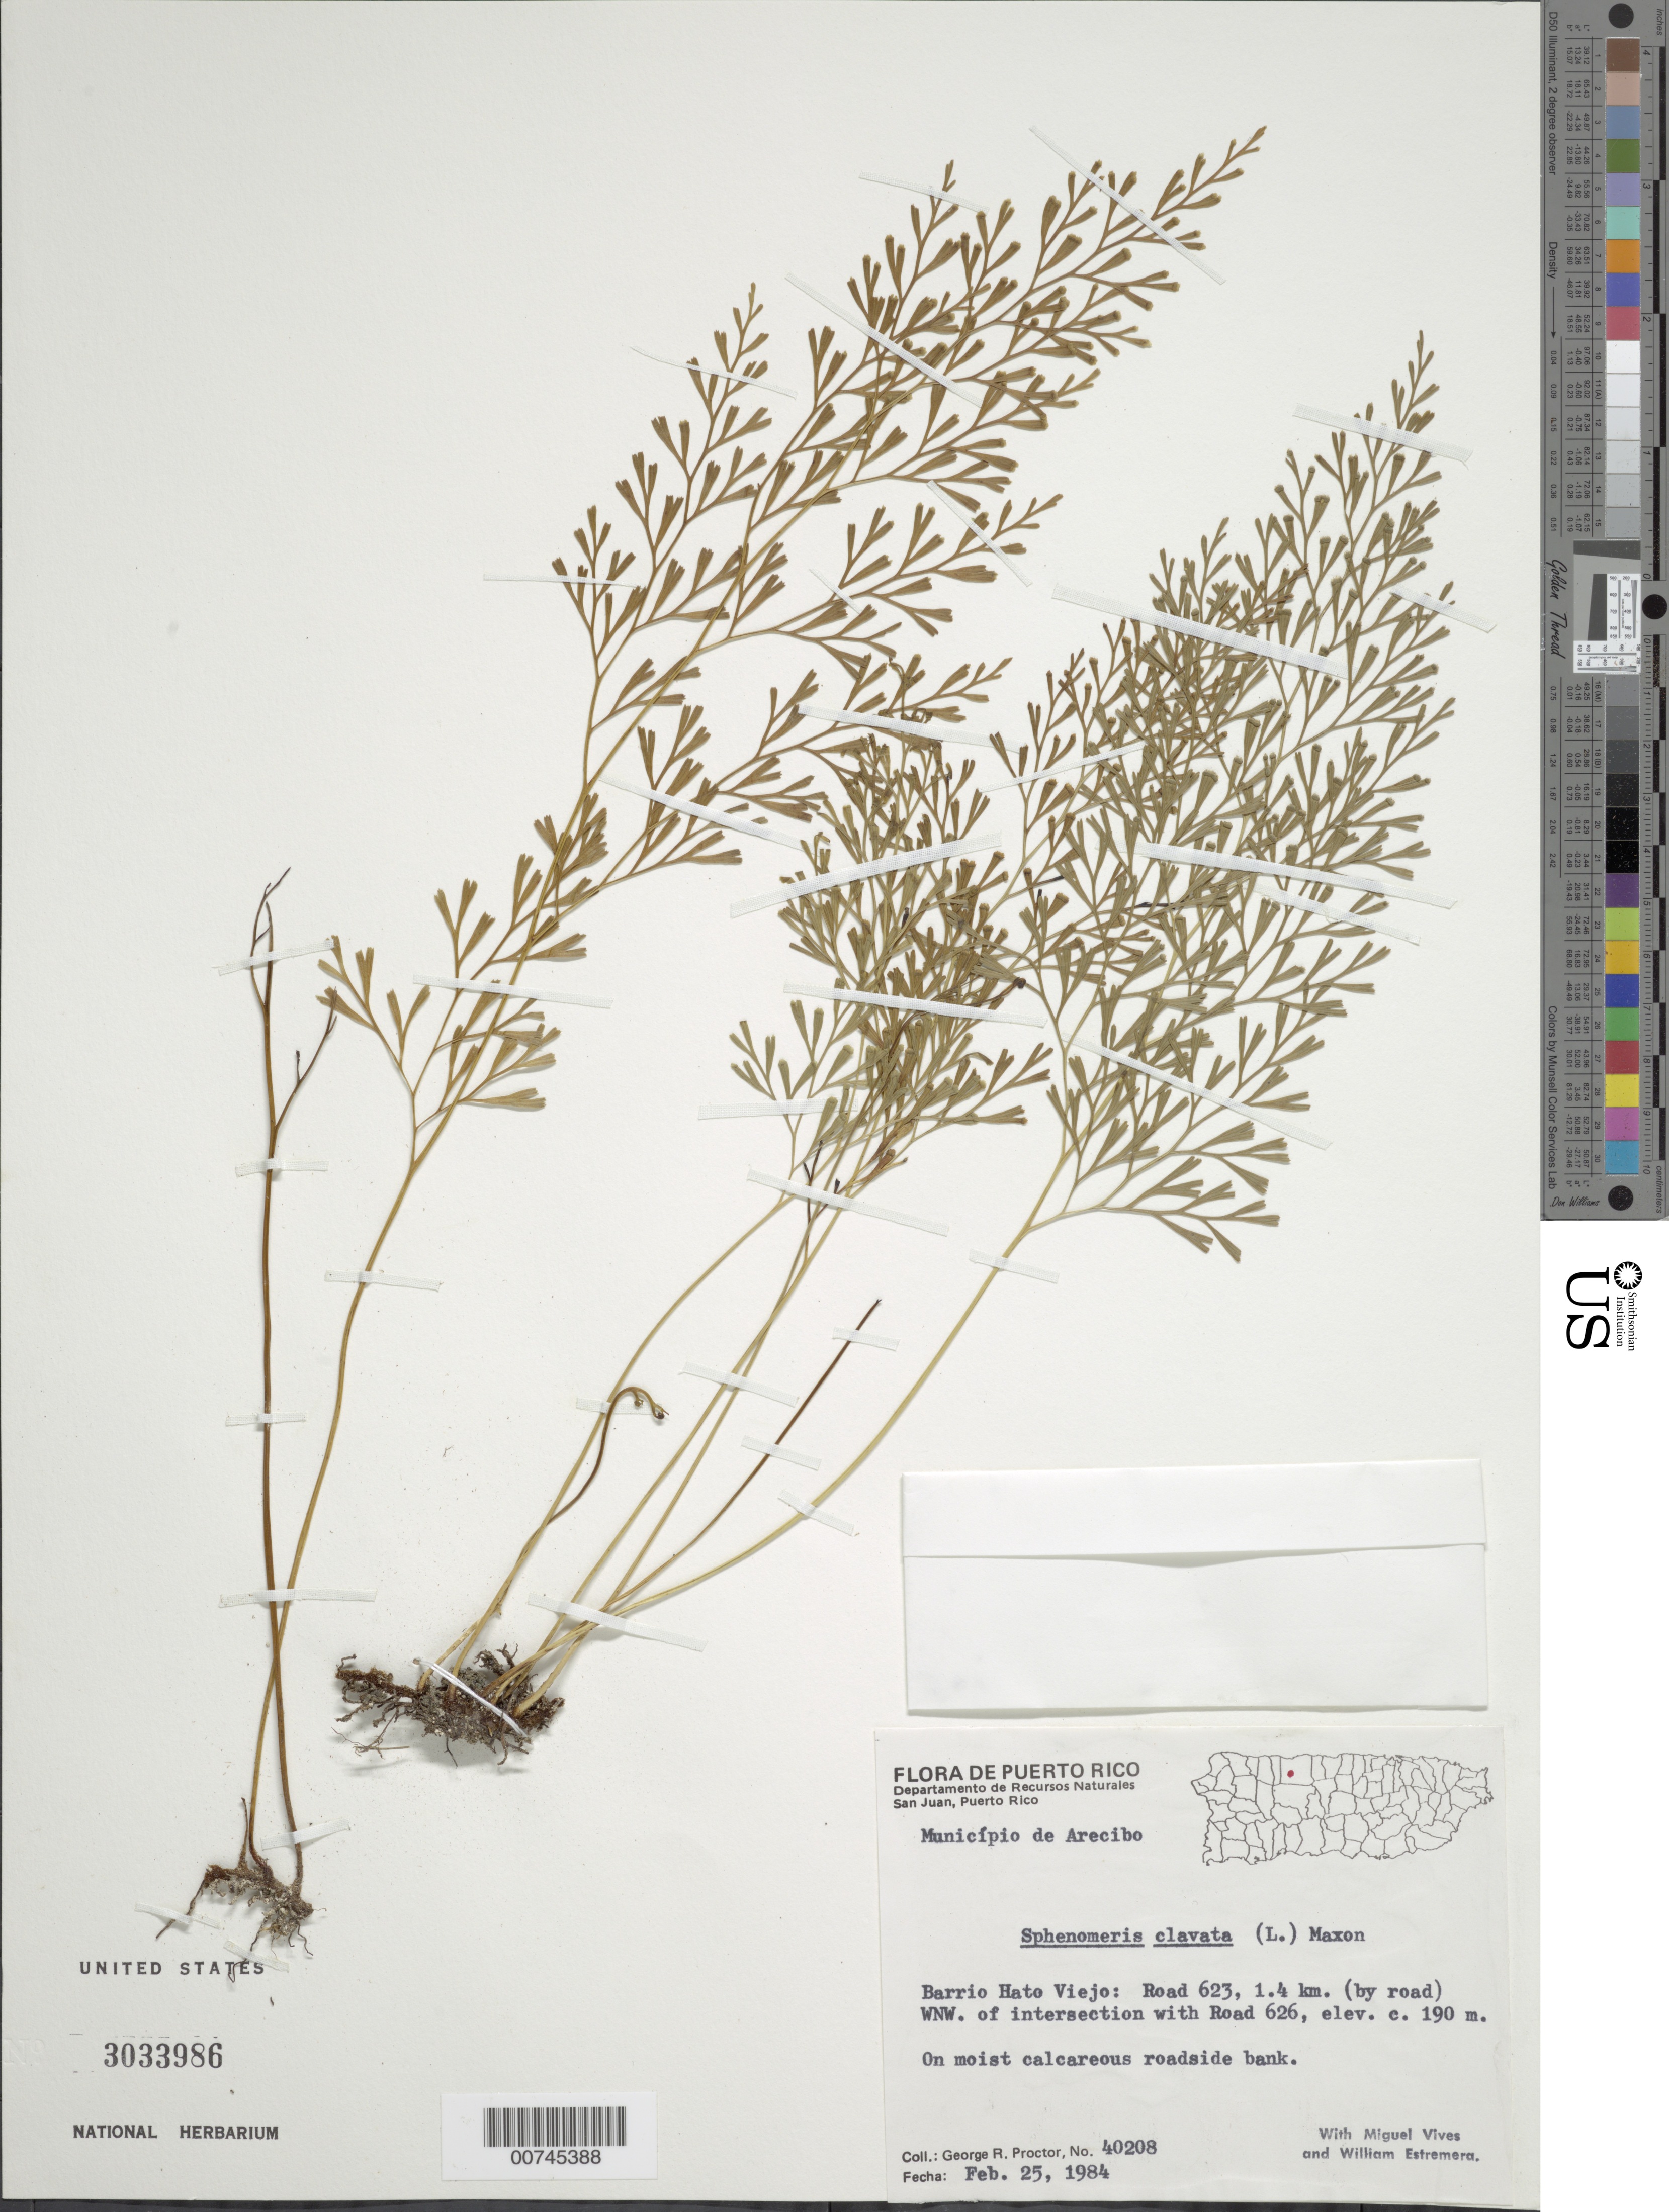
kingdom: Plantae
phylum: Tracheophyta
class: Polypodiopsida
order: Polypodiales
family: Lindsaeaceae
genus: Sphenomeris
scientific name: Sphenomeris clavata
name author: (L.) Maxon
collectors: G. R. Proctor, M. Vives & W. Estremera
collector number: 40208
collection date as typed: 25 Feb 1984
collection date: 1984-02-25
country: Puerto Rico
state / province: Arecibo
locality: Barrio Hato Viejo: Road 623, 1.4 km (by road) WNW of intersection with Road 626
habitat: On moist calcareous roadside bank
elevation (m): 190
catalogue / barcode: US 3033986